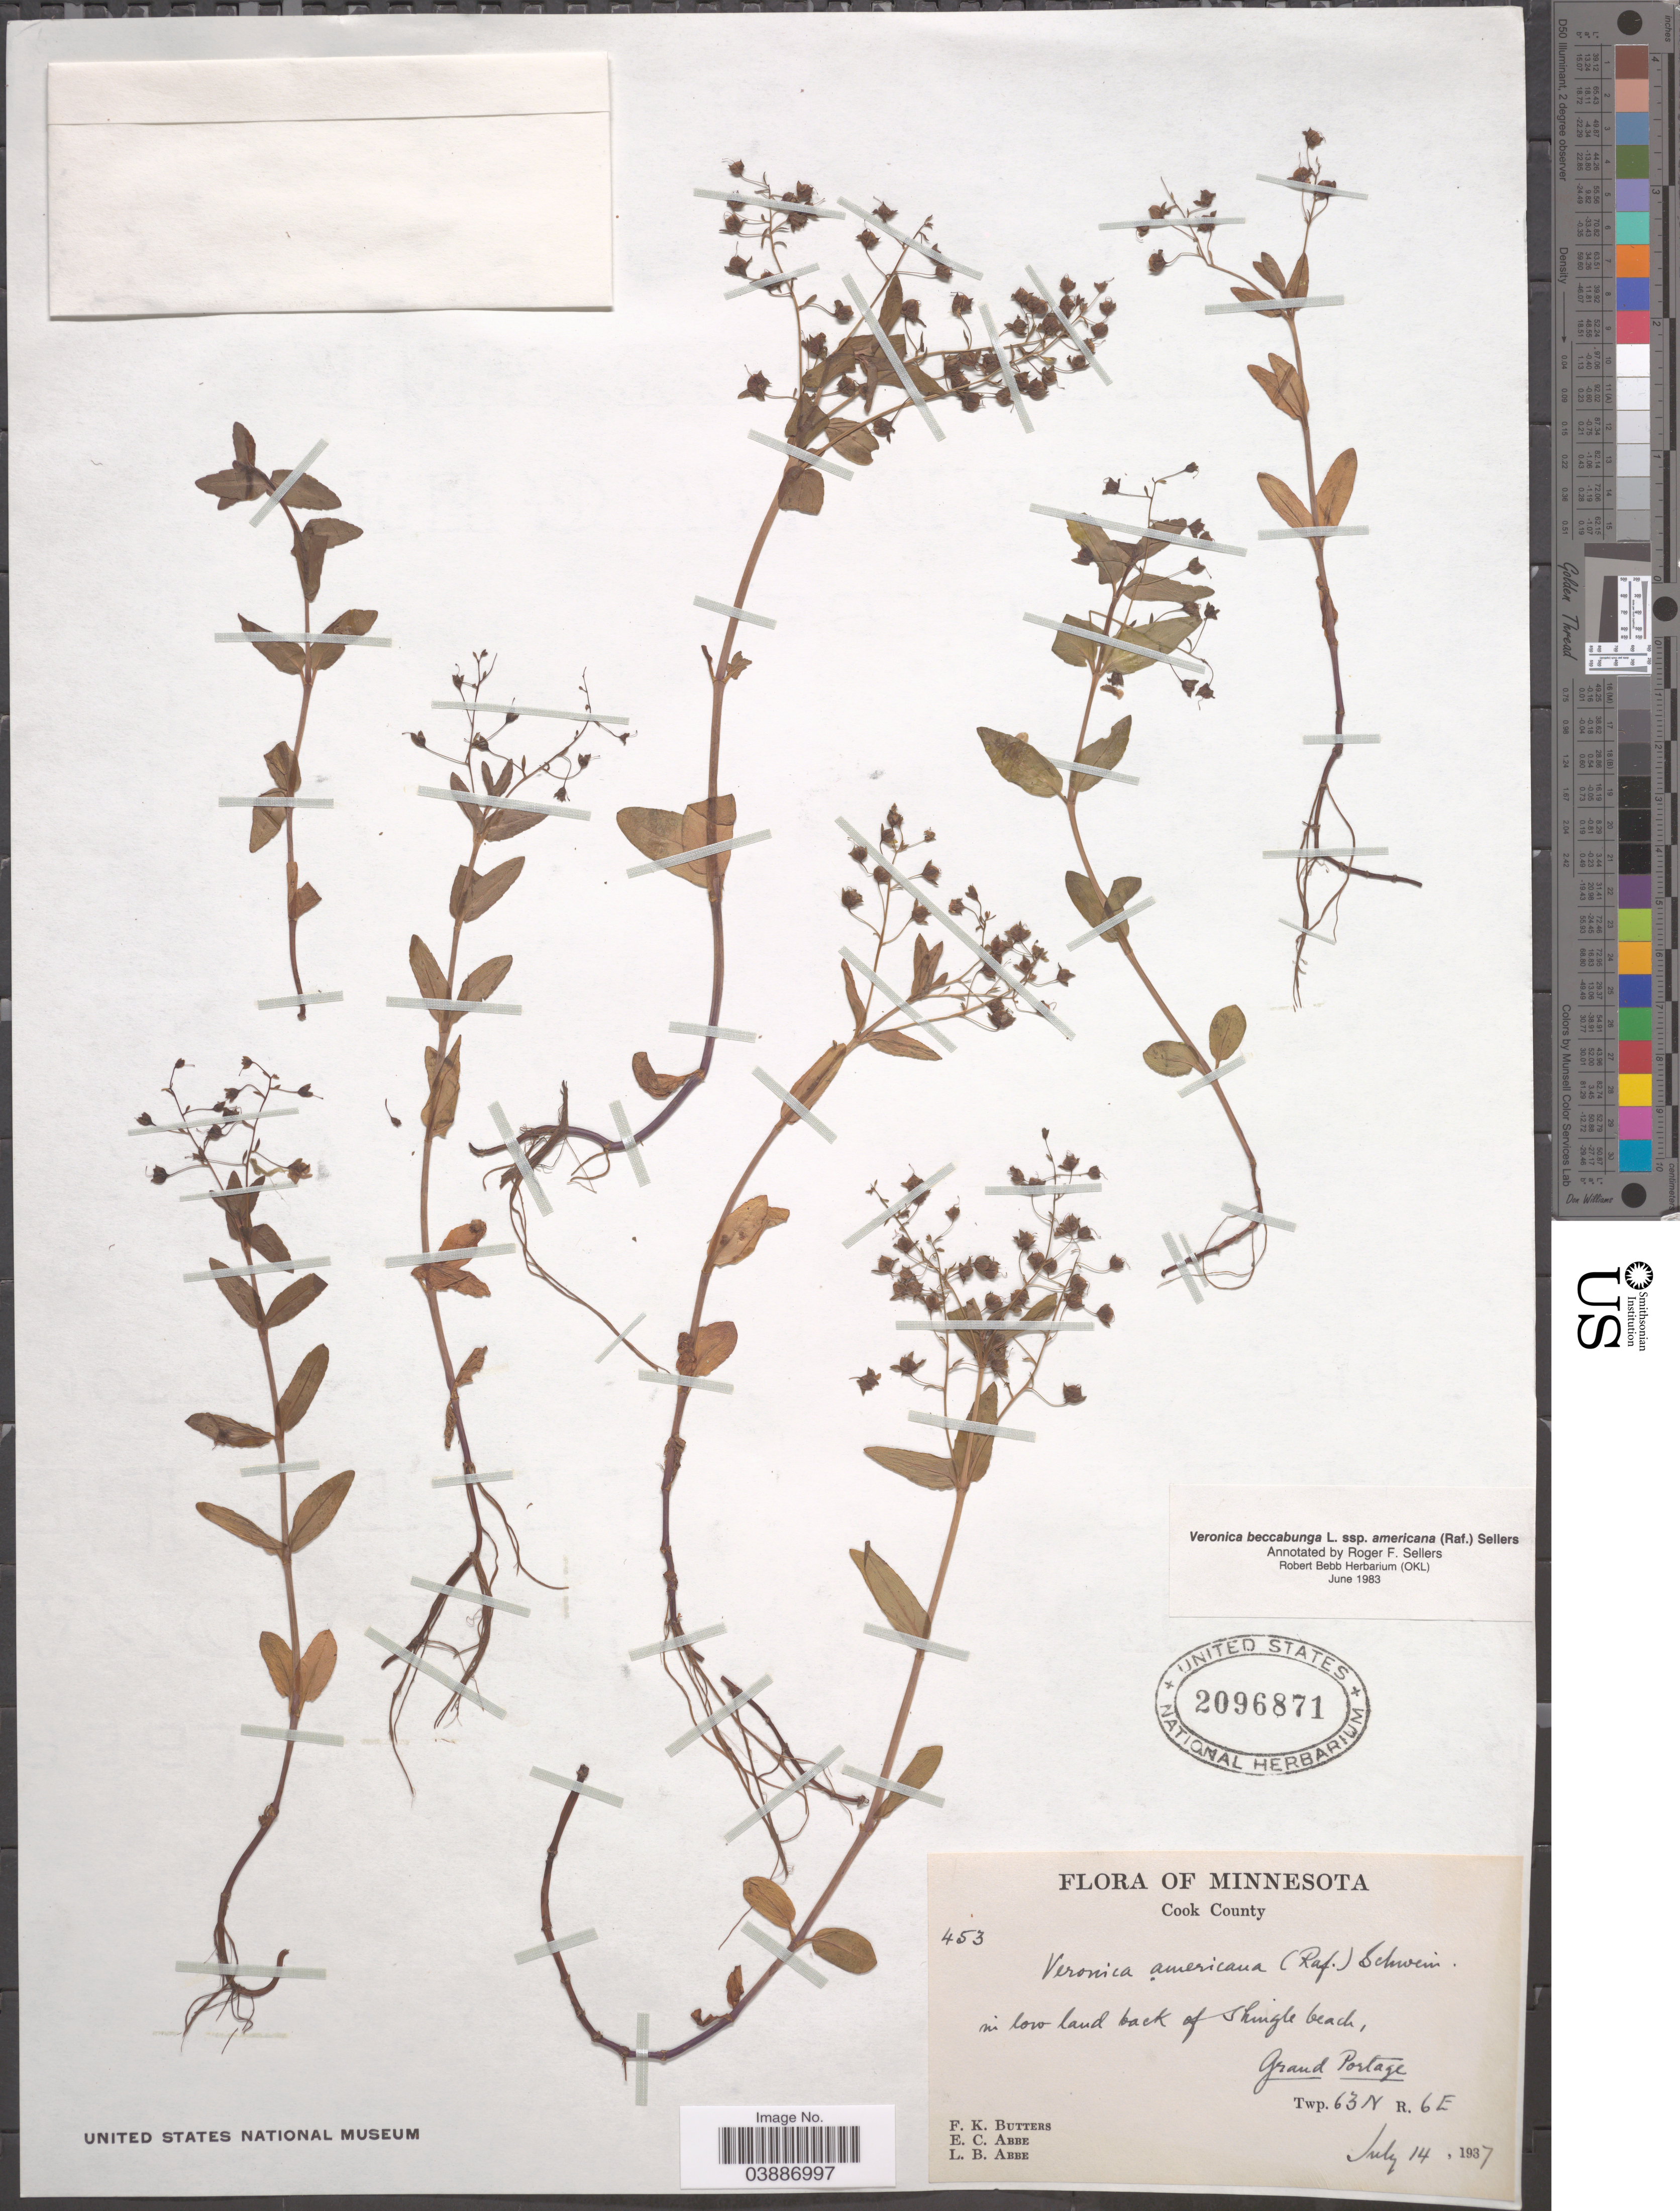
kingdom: Plantae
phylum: Tracheophyta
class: Magnoliopsida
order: Lamiales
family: Plantaginaceae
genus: Veronica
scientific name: Veronica beccabunga subsp. americana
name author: Raf.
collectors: F. K. Butters, E. C. Abbe & L. B. Abbe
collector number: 453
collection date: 1937-07-14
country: United States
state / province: Minnesota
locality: Cook County. In low land back of Shingle beach, Grand Portage. Twp. 63 N R. 6 E.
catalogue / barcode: US 2096871